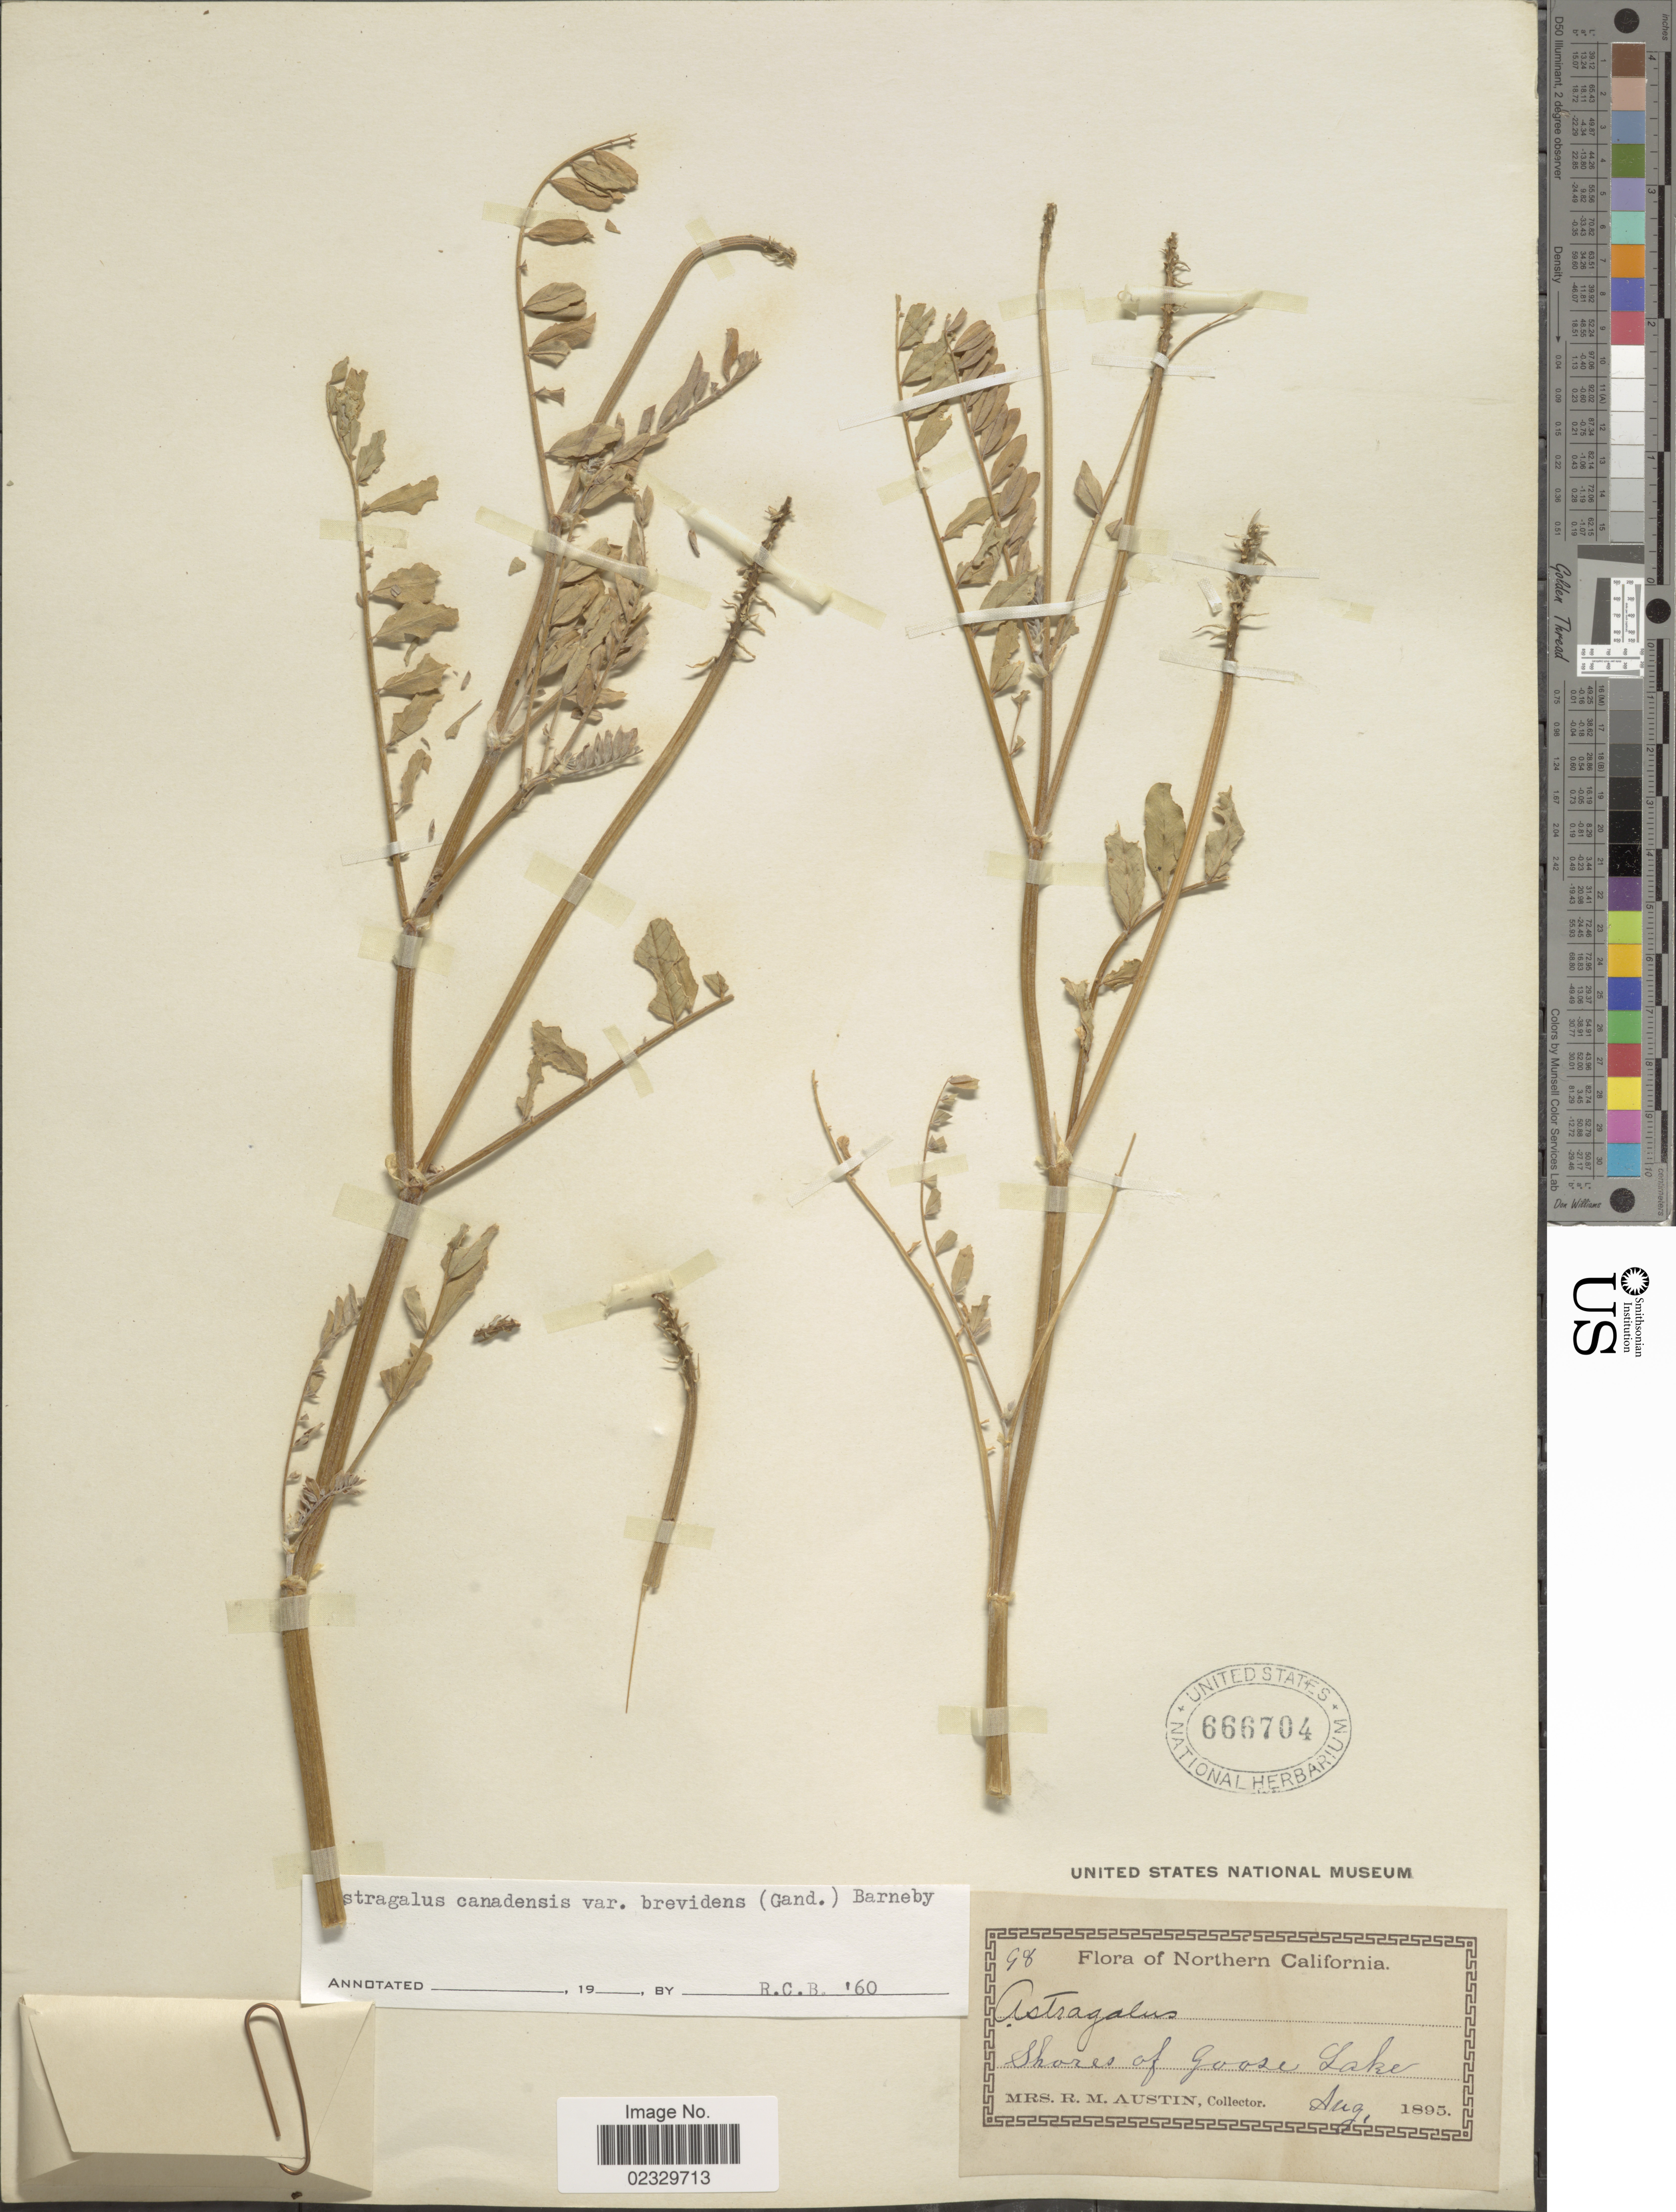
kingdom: Plantae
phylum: Tracheophyta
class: Magnoliopsida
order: Fabales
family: Fabaceae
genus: Astragalus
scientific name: Astragalus canadensis var. brevidens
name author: L.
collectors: R. Austin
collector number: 98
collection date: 1895-08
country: United States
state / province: California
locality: Shores of Goose Lake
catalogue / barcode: US 666704